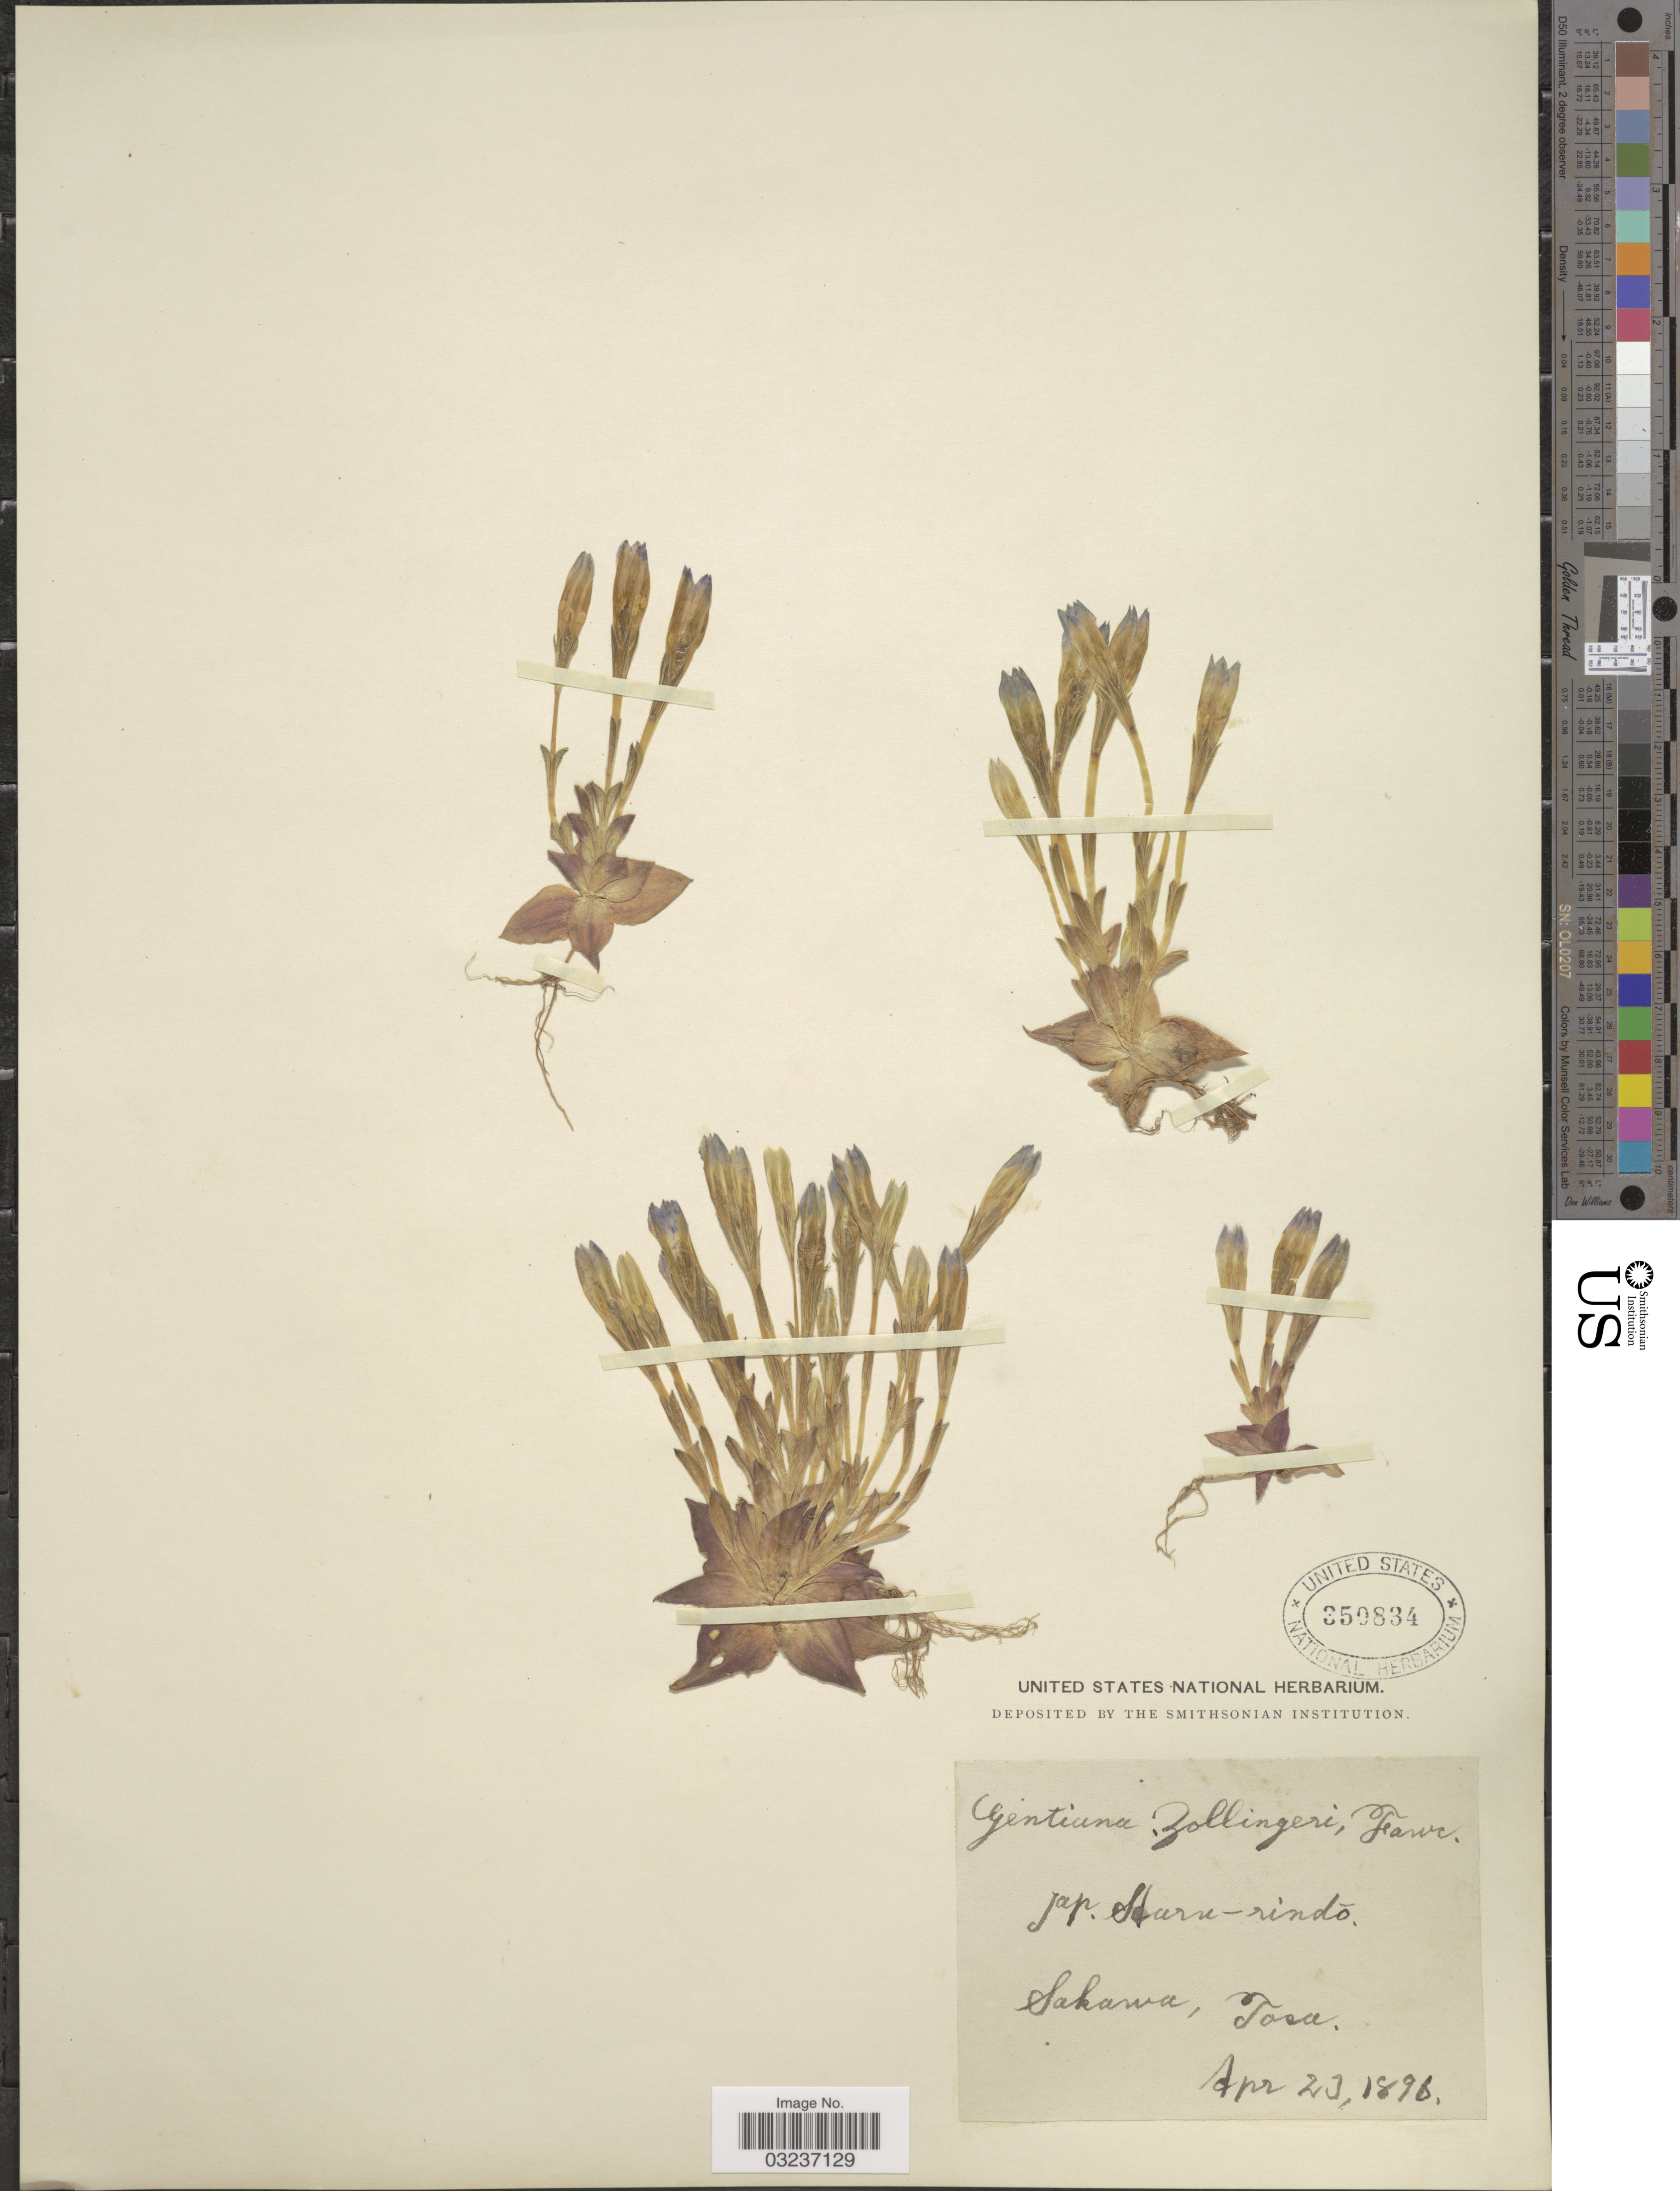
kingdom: Plantae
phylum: Tracheophyta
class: Magnoliopsida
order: Gentianales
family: Gentianaceae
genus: Gentiana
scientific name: Gentiana zollingeri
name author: Fawc.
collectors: ex herb. United States National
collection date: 1896-04-23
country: Japan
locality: Sakawa, Tosa.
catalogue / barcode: US 350834